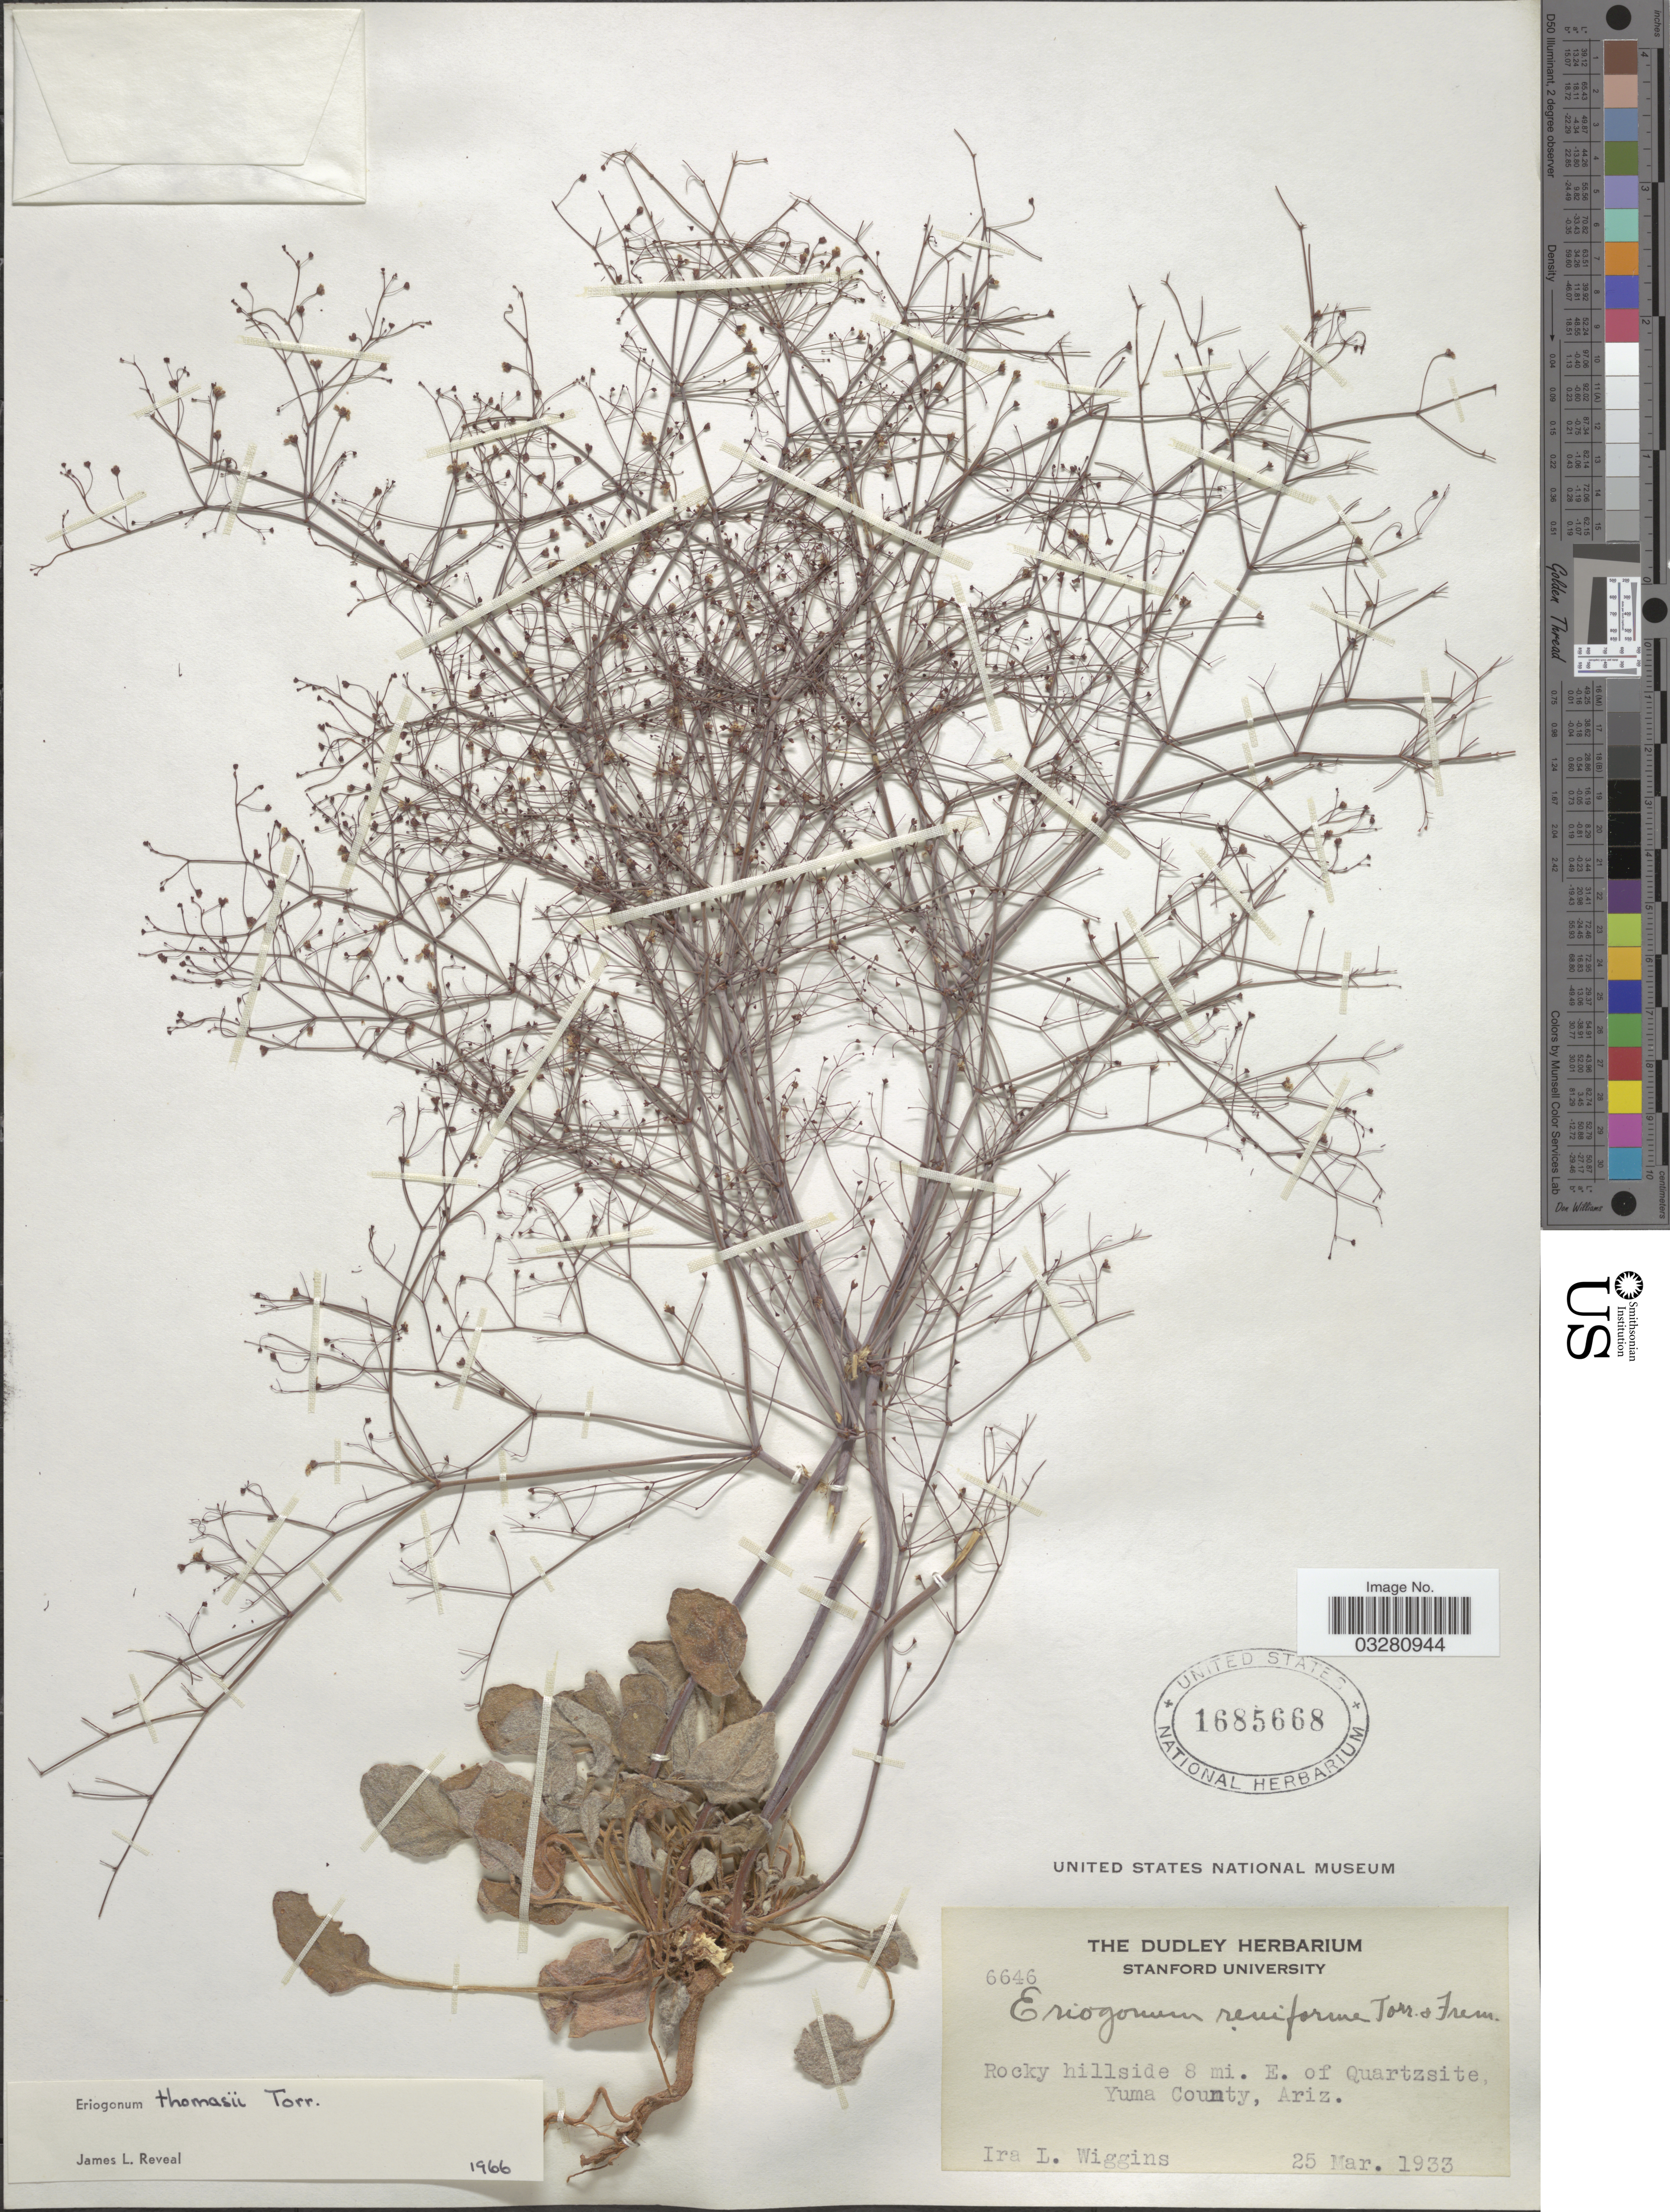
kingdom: Plantae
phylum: Tracheophyta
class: Magnoliopsida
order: Caryophyllales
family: Polygonaceae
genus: Eriogonum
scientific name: Eriogonum thomasii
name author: Torr.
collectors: I. L. Wiggins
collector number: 6646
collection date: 1933-03-25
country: United States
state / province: Arizona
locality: Rocky hillsides 8 mi. E. of Quartzsite, Yuma County, Ariz.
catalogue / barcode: US 1685668